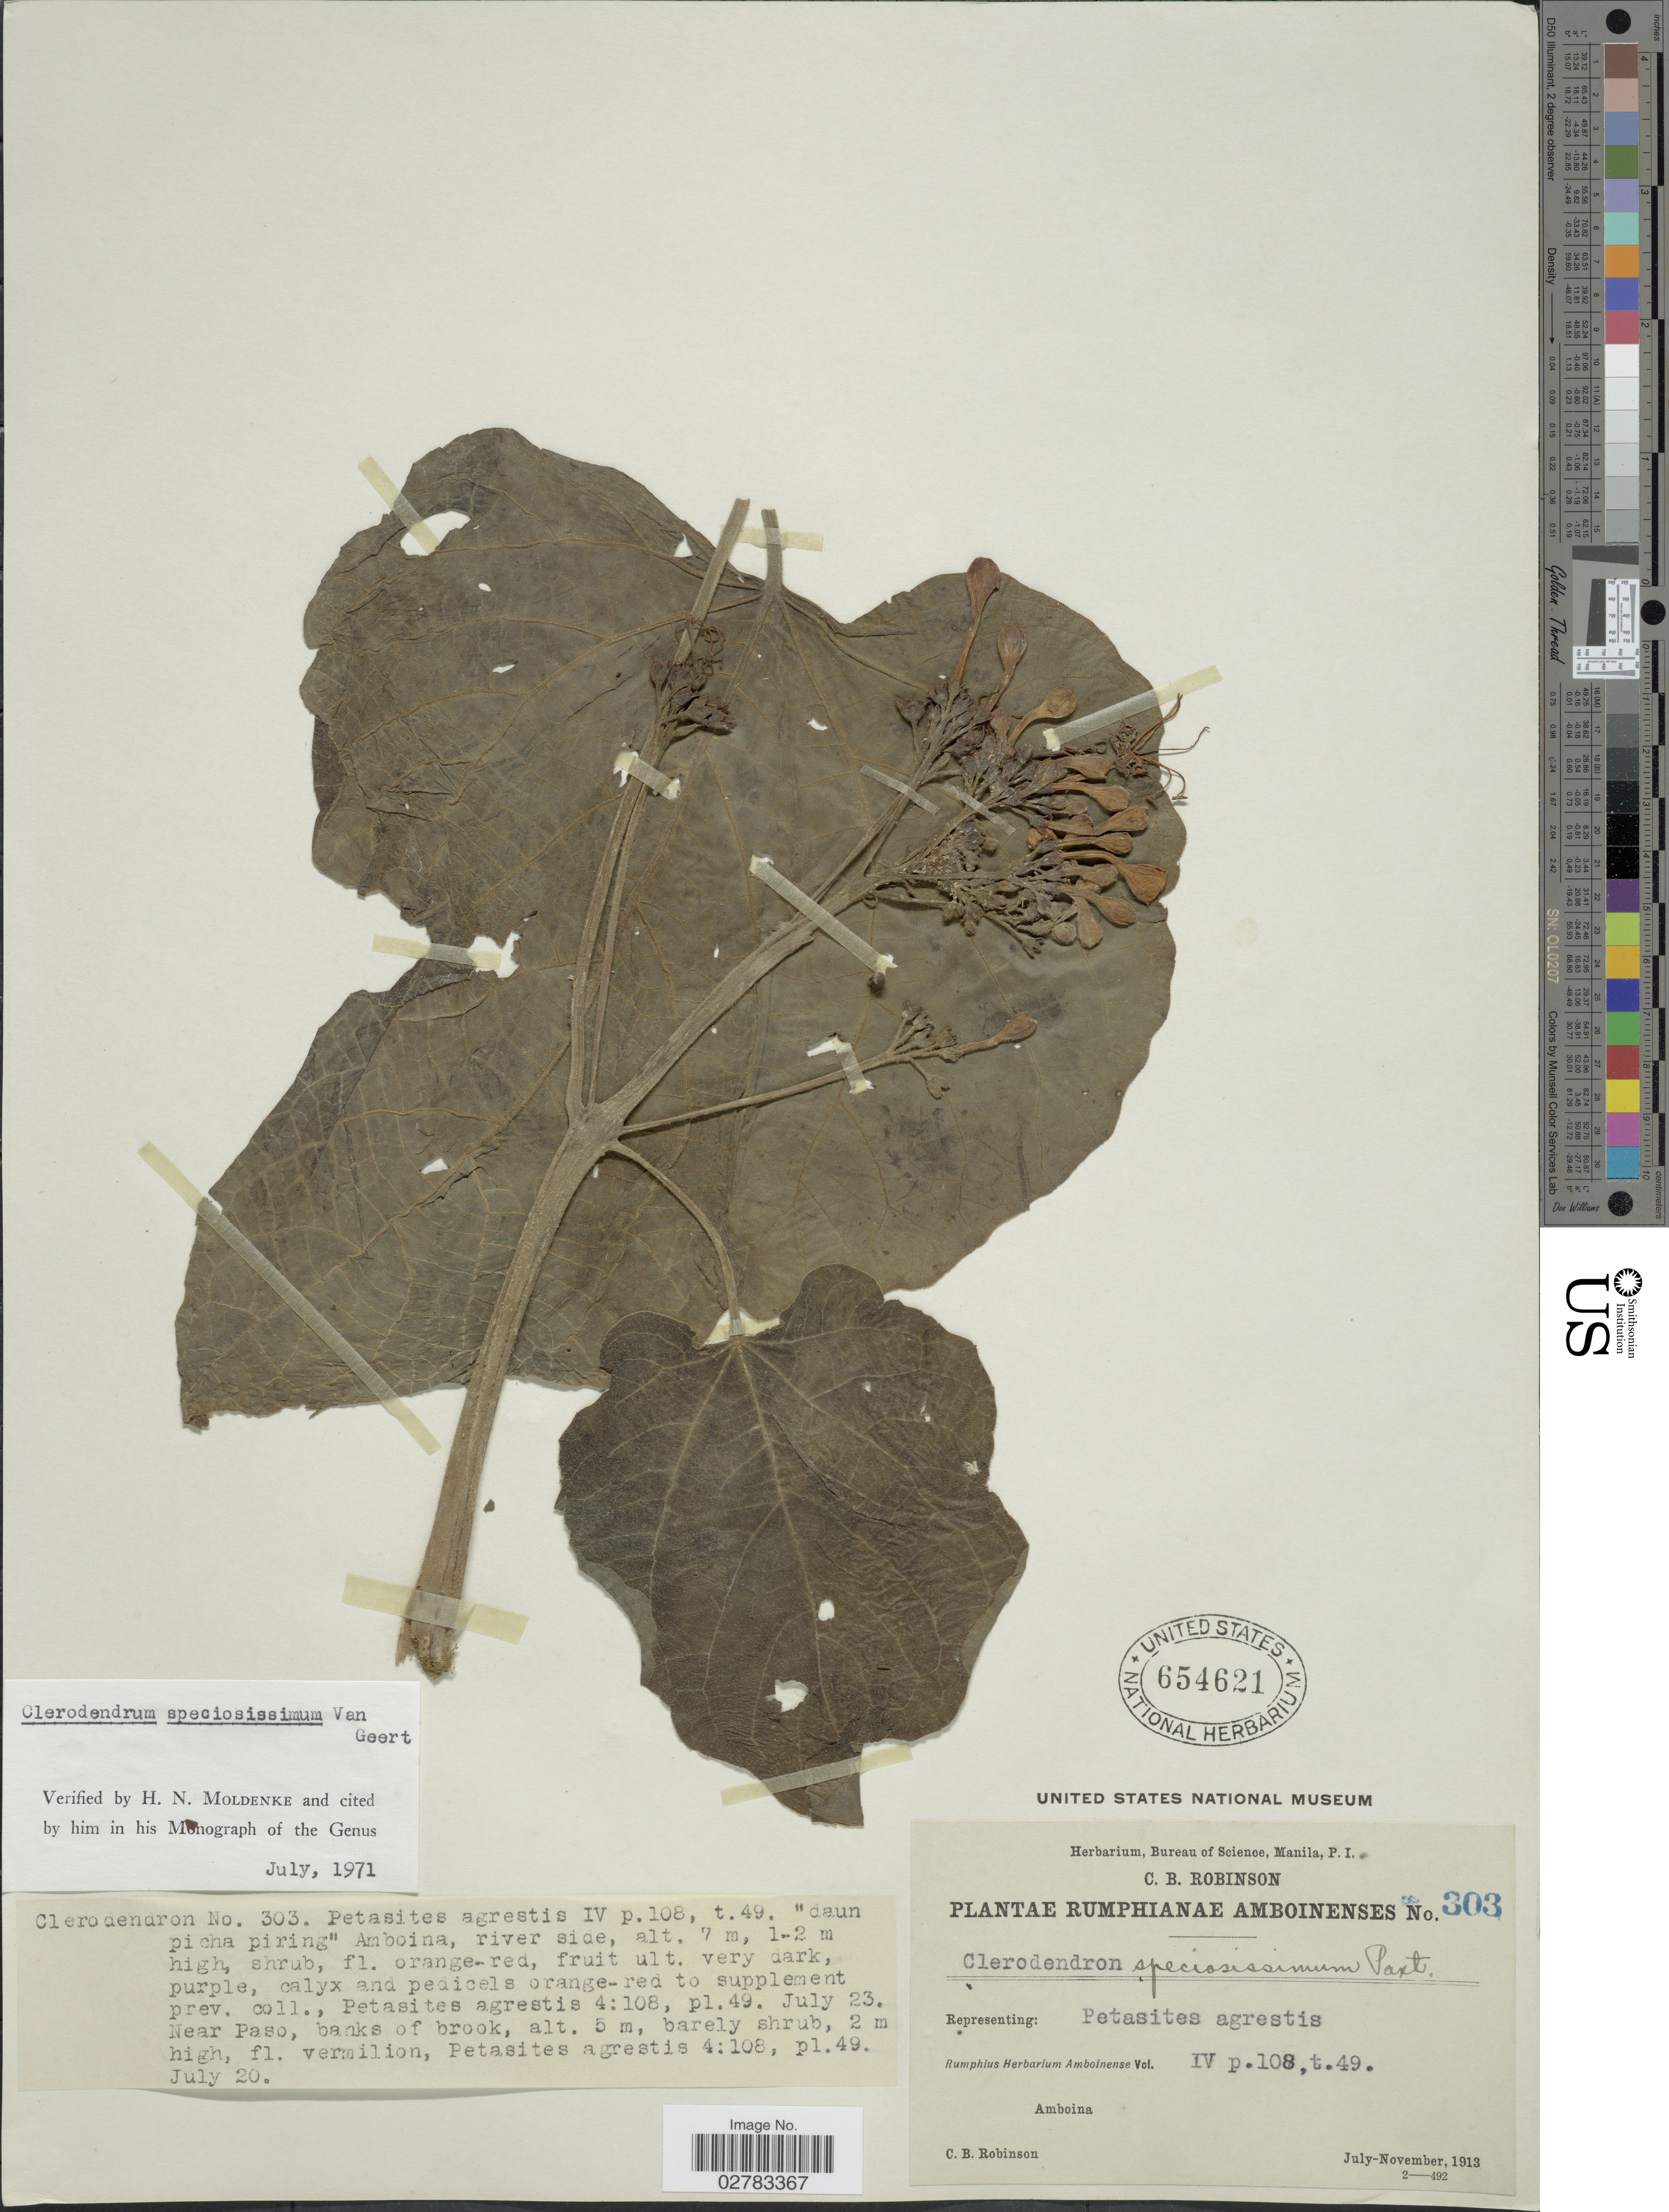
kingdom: Plantae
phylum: Tracheophyta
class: Magnoliopsida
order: Lamiales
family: Lamiaceae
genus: Clerodendrum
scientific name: Clerodendrum speciosissimum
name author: Drapiez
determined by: Wagner, W. L., (BOT), Smithsonian Institution - National Museum of Natural History (UNITED STATES)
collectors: C. Robinson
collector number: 303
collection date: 1913-07-20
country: Indonesia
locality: Rumphianae Amboinenses, Amboina.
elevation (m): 7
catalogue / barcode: US 654621